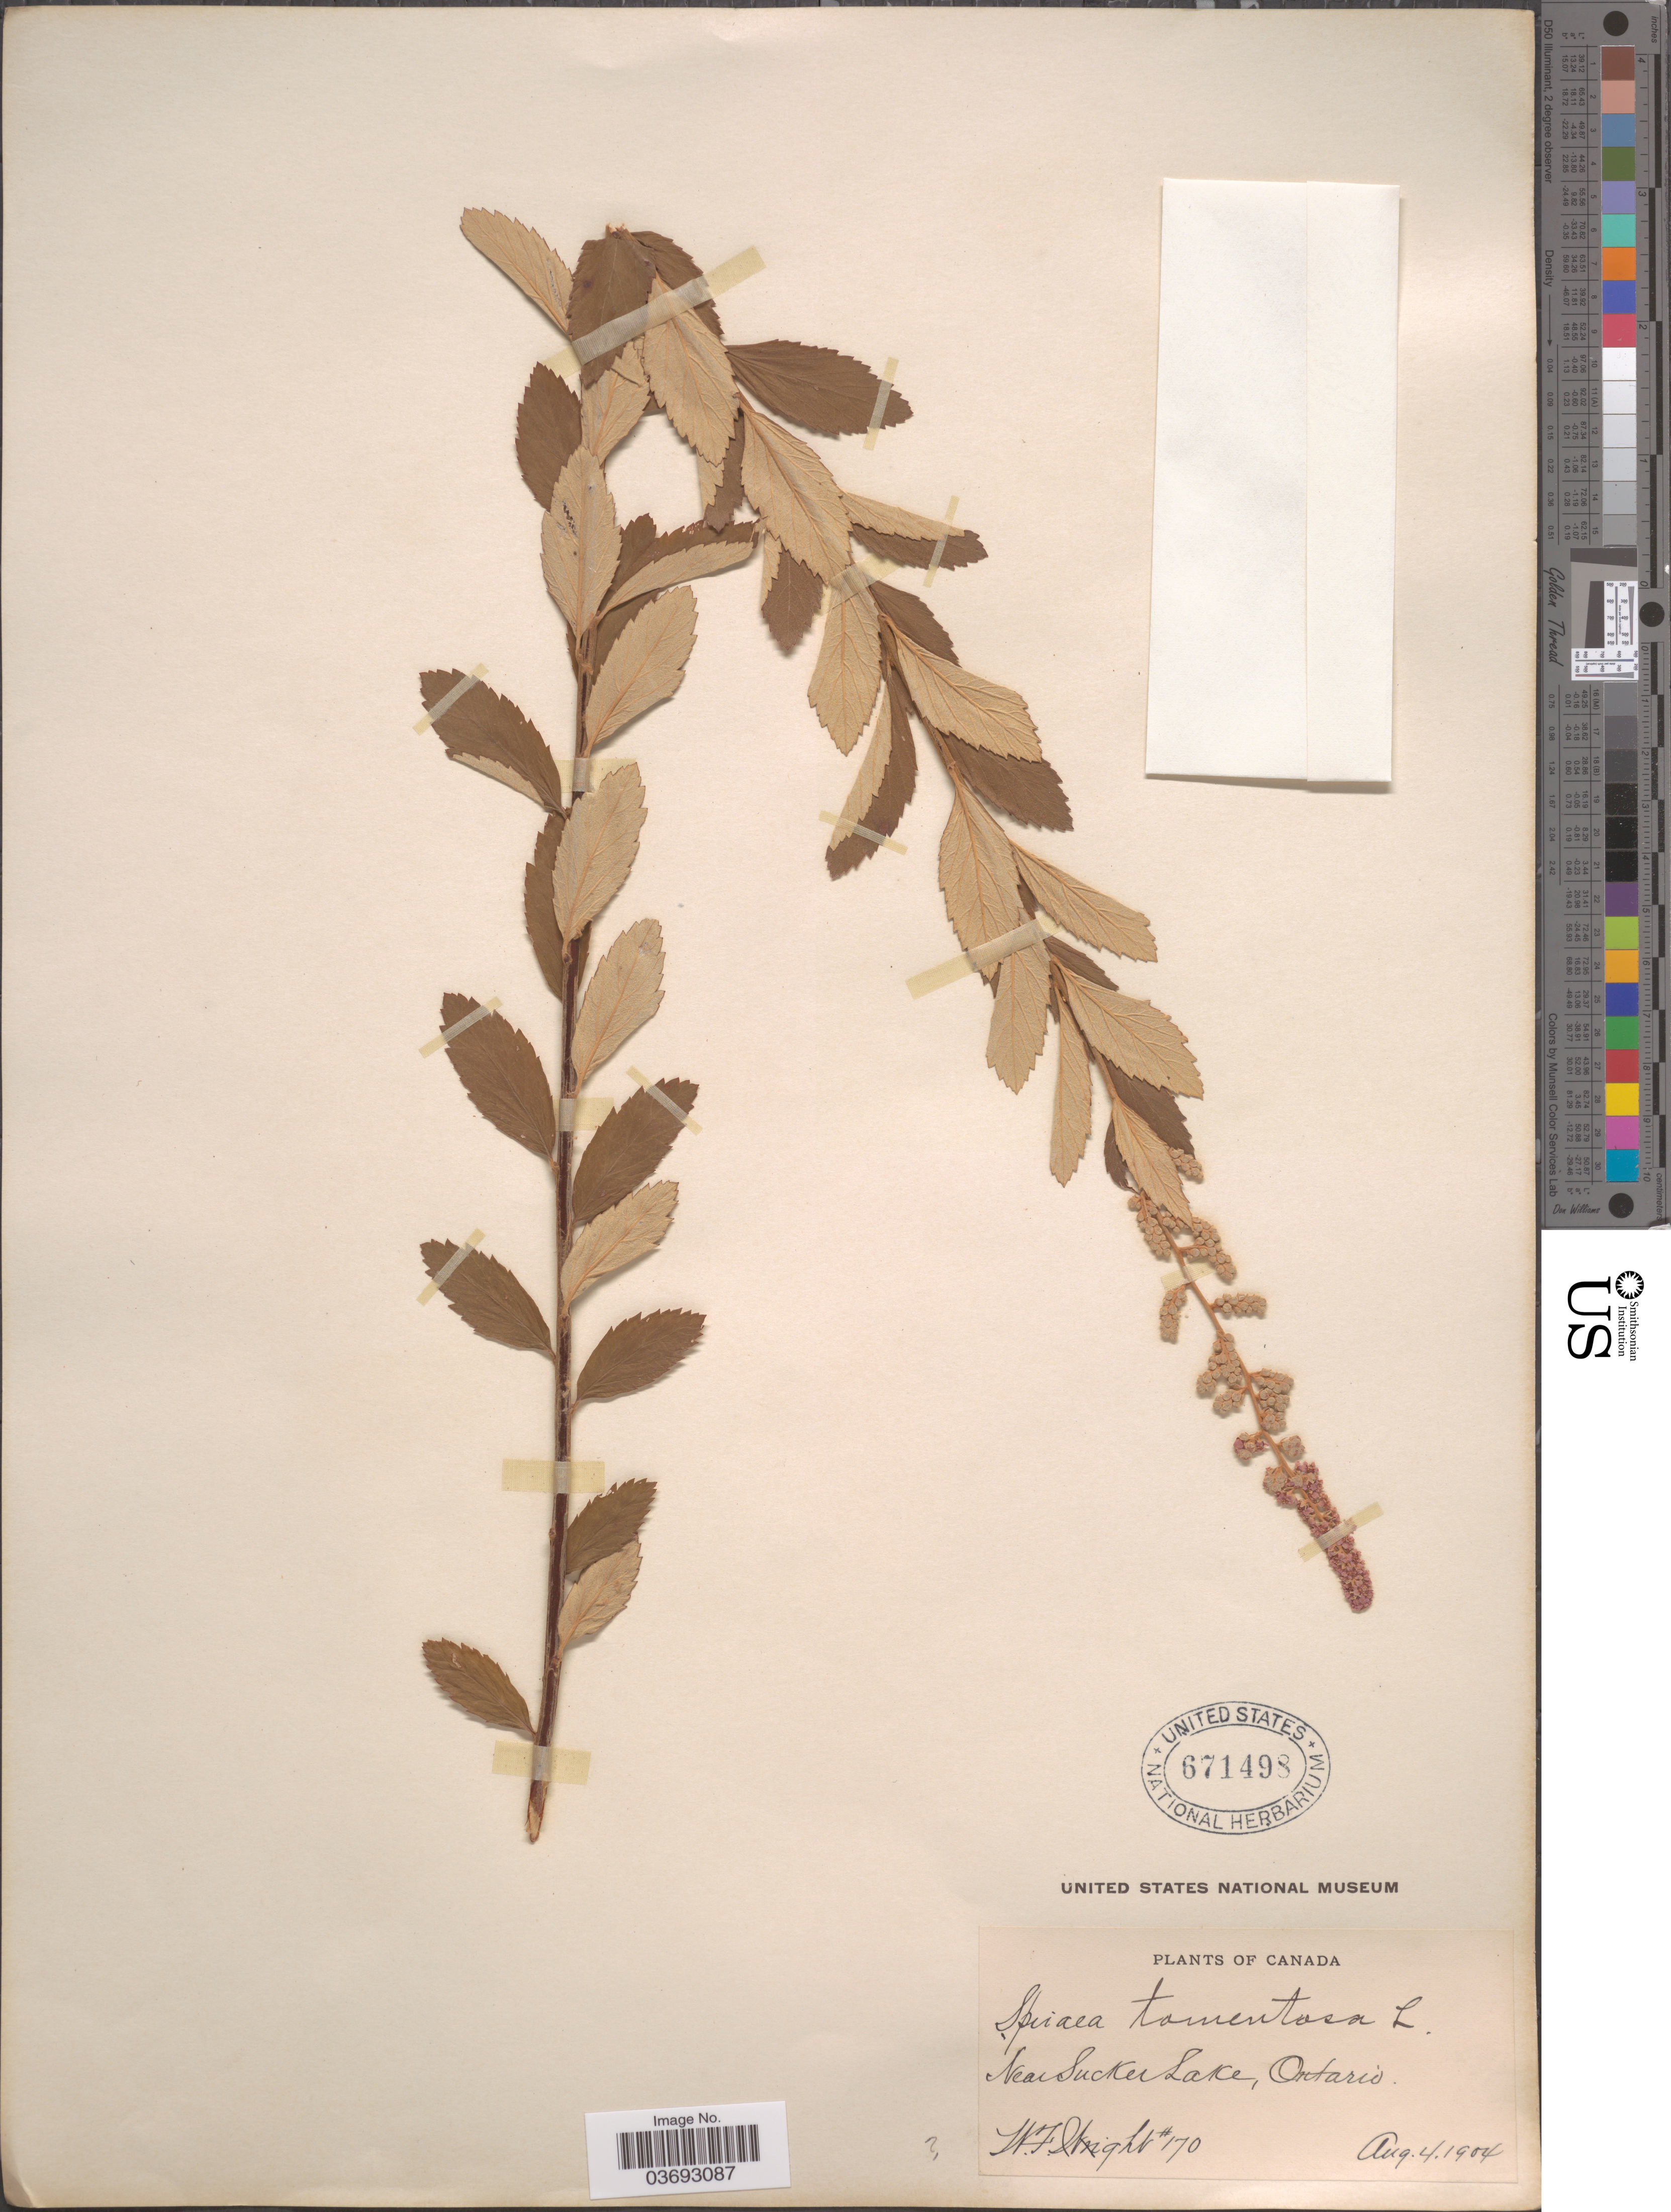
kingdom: Plantae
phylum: Tracheophyta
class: Magnoliopsida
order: Rosales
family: Rosaceae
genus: Spiraea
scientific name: Spiraea tomentosa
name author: L.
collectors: W. F. Wright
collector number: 170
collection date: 1904-08-04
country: Canada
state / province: Ontario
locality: Near Sucker Lake.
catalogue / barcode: US 671498